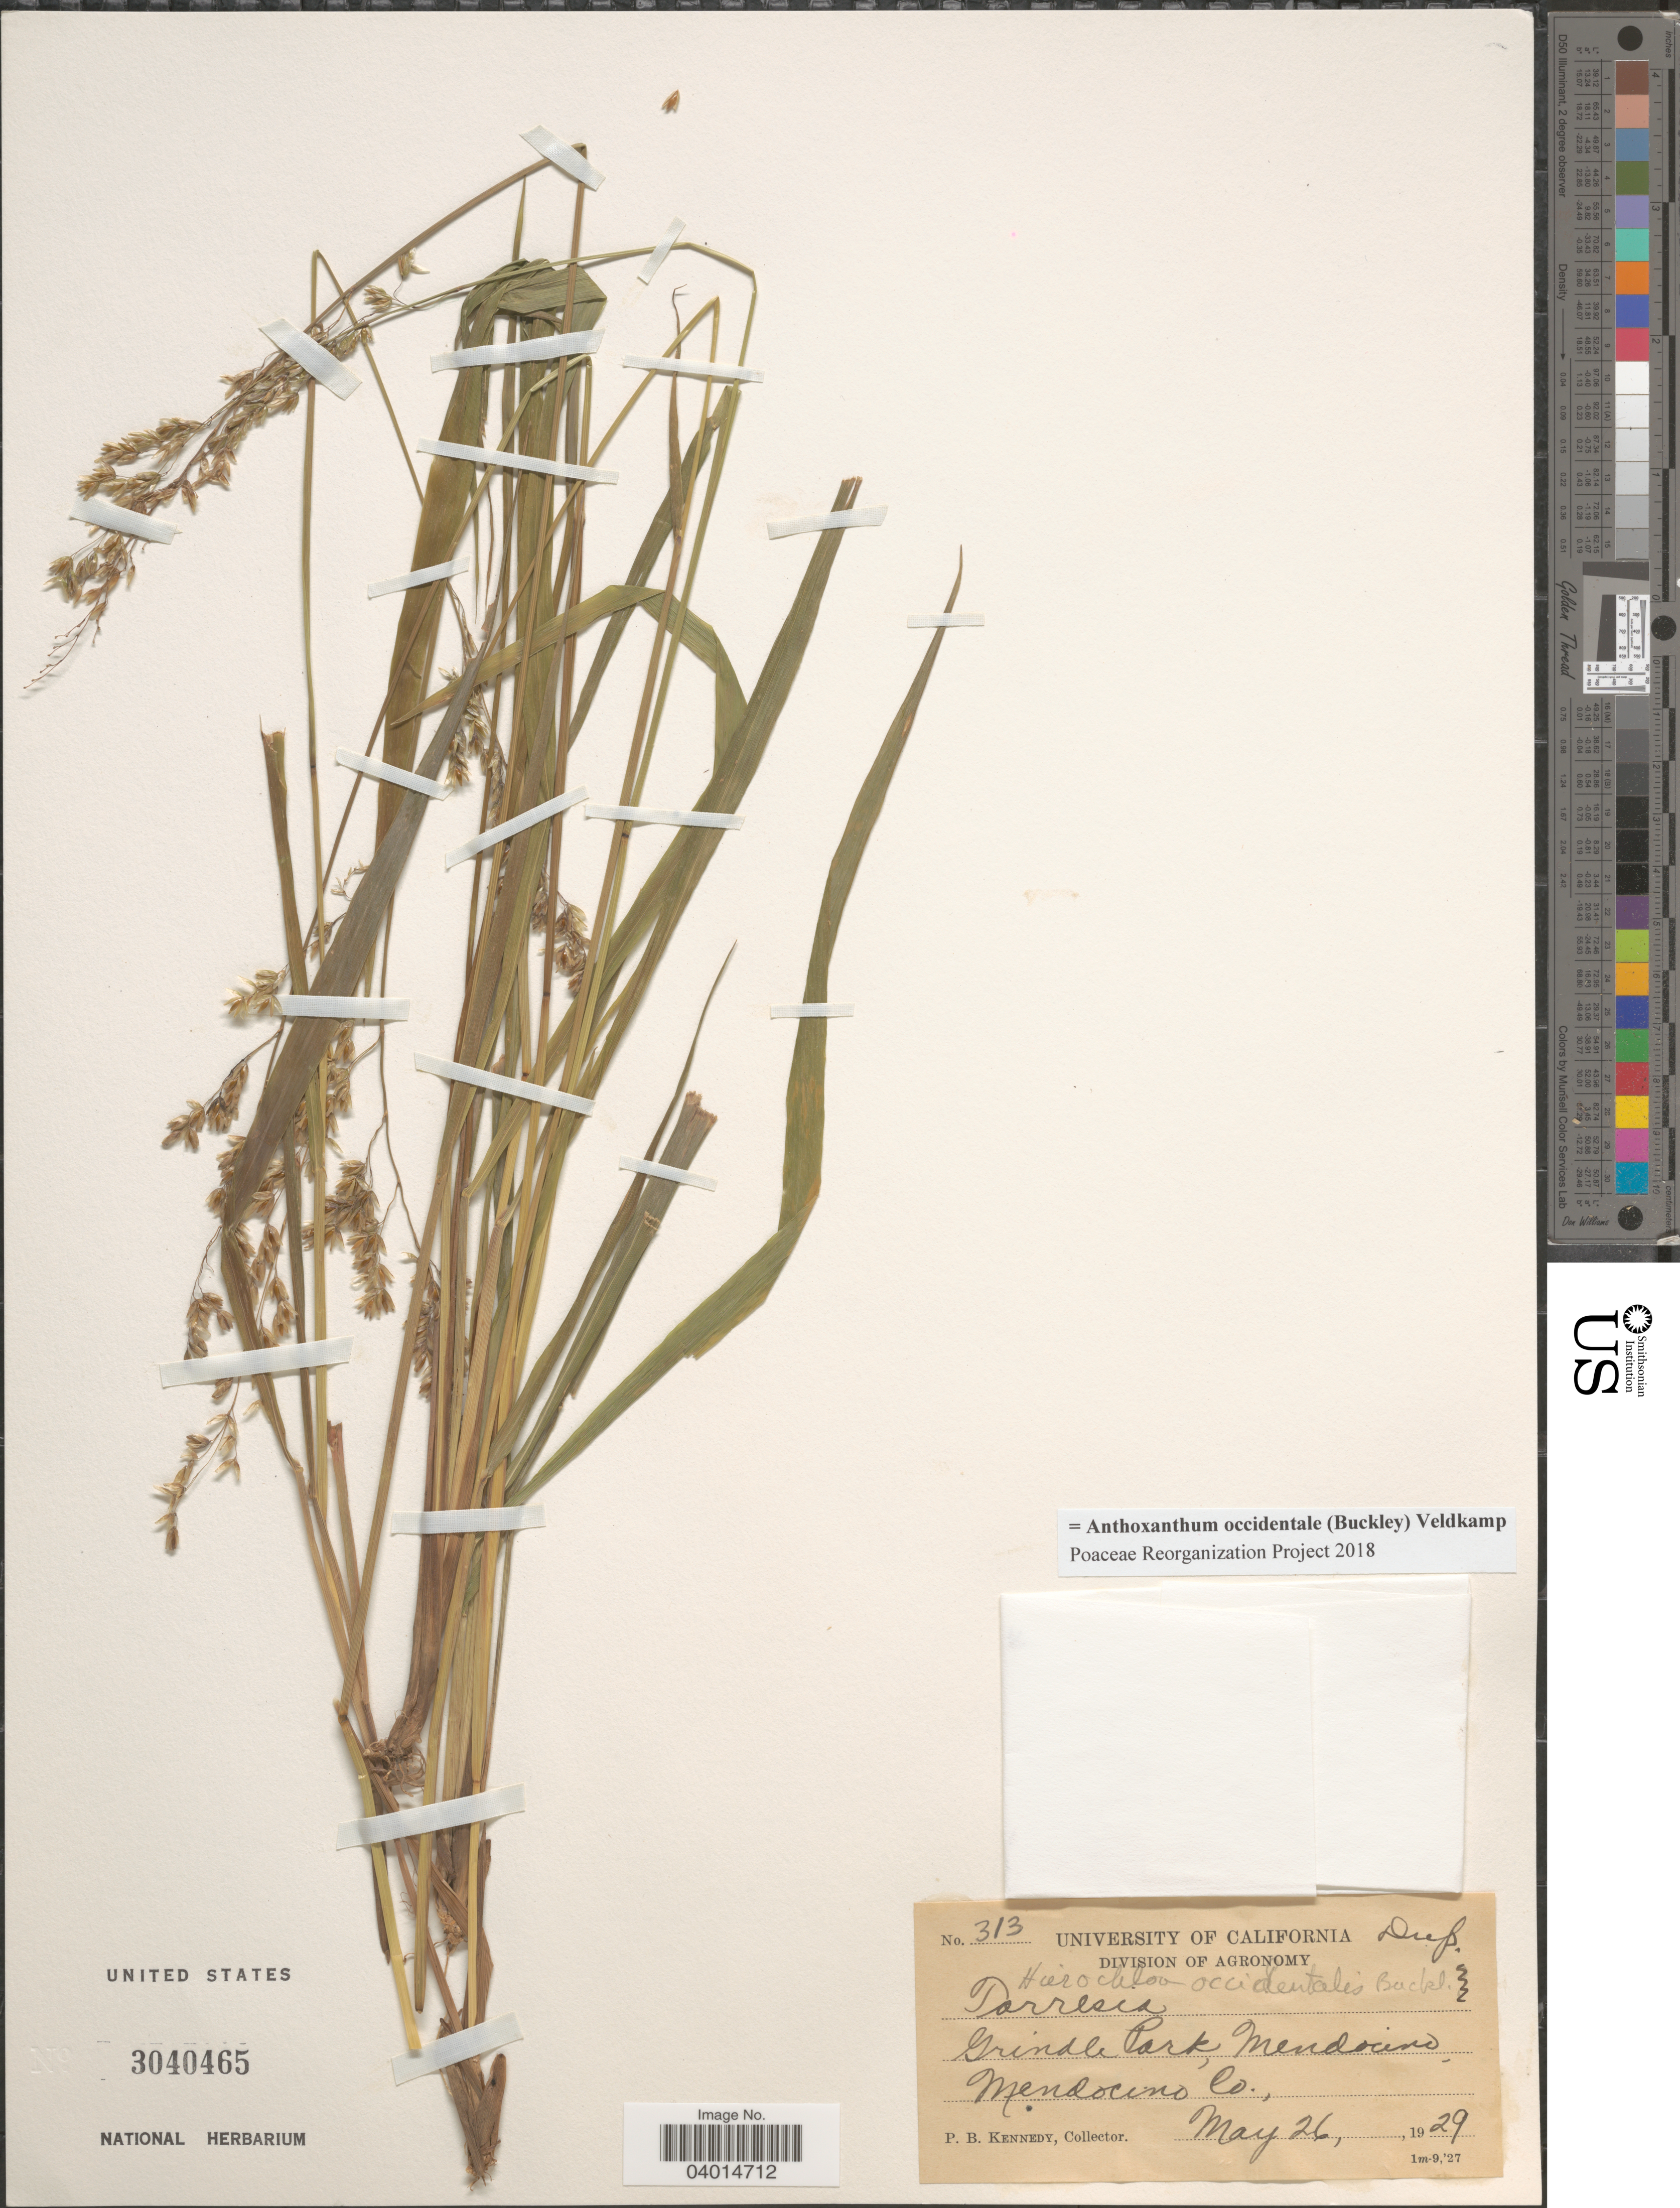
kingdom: Plantae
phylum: Tracheophyta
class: Liliopsida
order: Poales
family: Poaceae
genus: Anthoxanthum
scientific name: Anthoxanthum occidentale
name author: (Buckley) Veldkamp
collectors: P. B. Kennedy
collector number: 313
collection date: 1929-05-26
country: United States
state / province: California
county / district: Mendocino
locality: Grindle Park, Mendocino. Mendocino Co.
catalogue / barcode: US 3040465